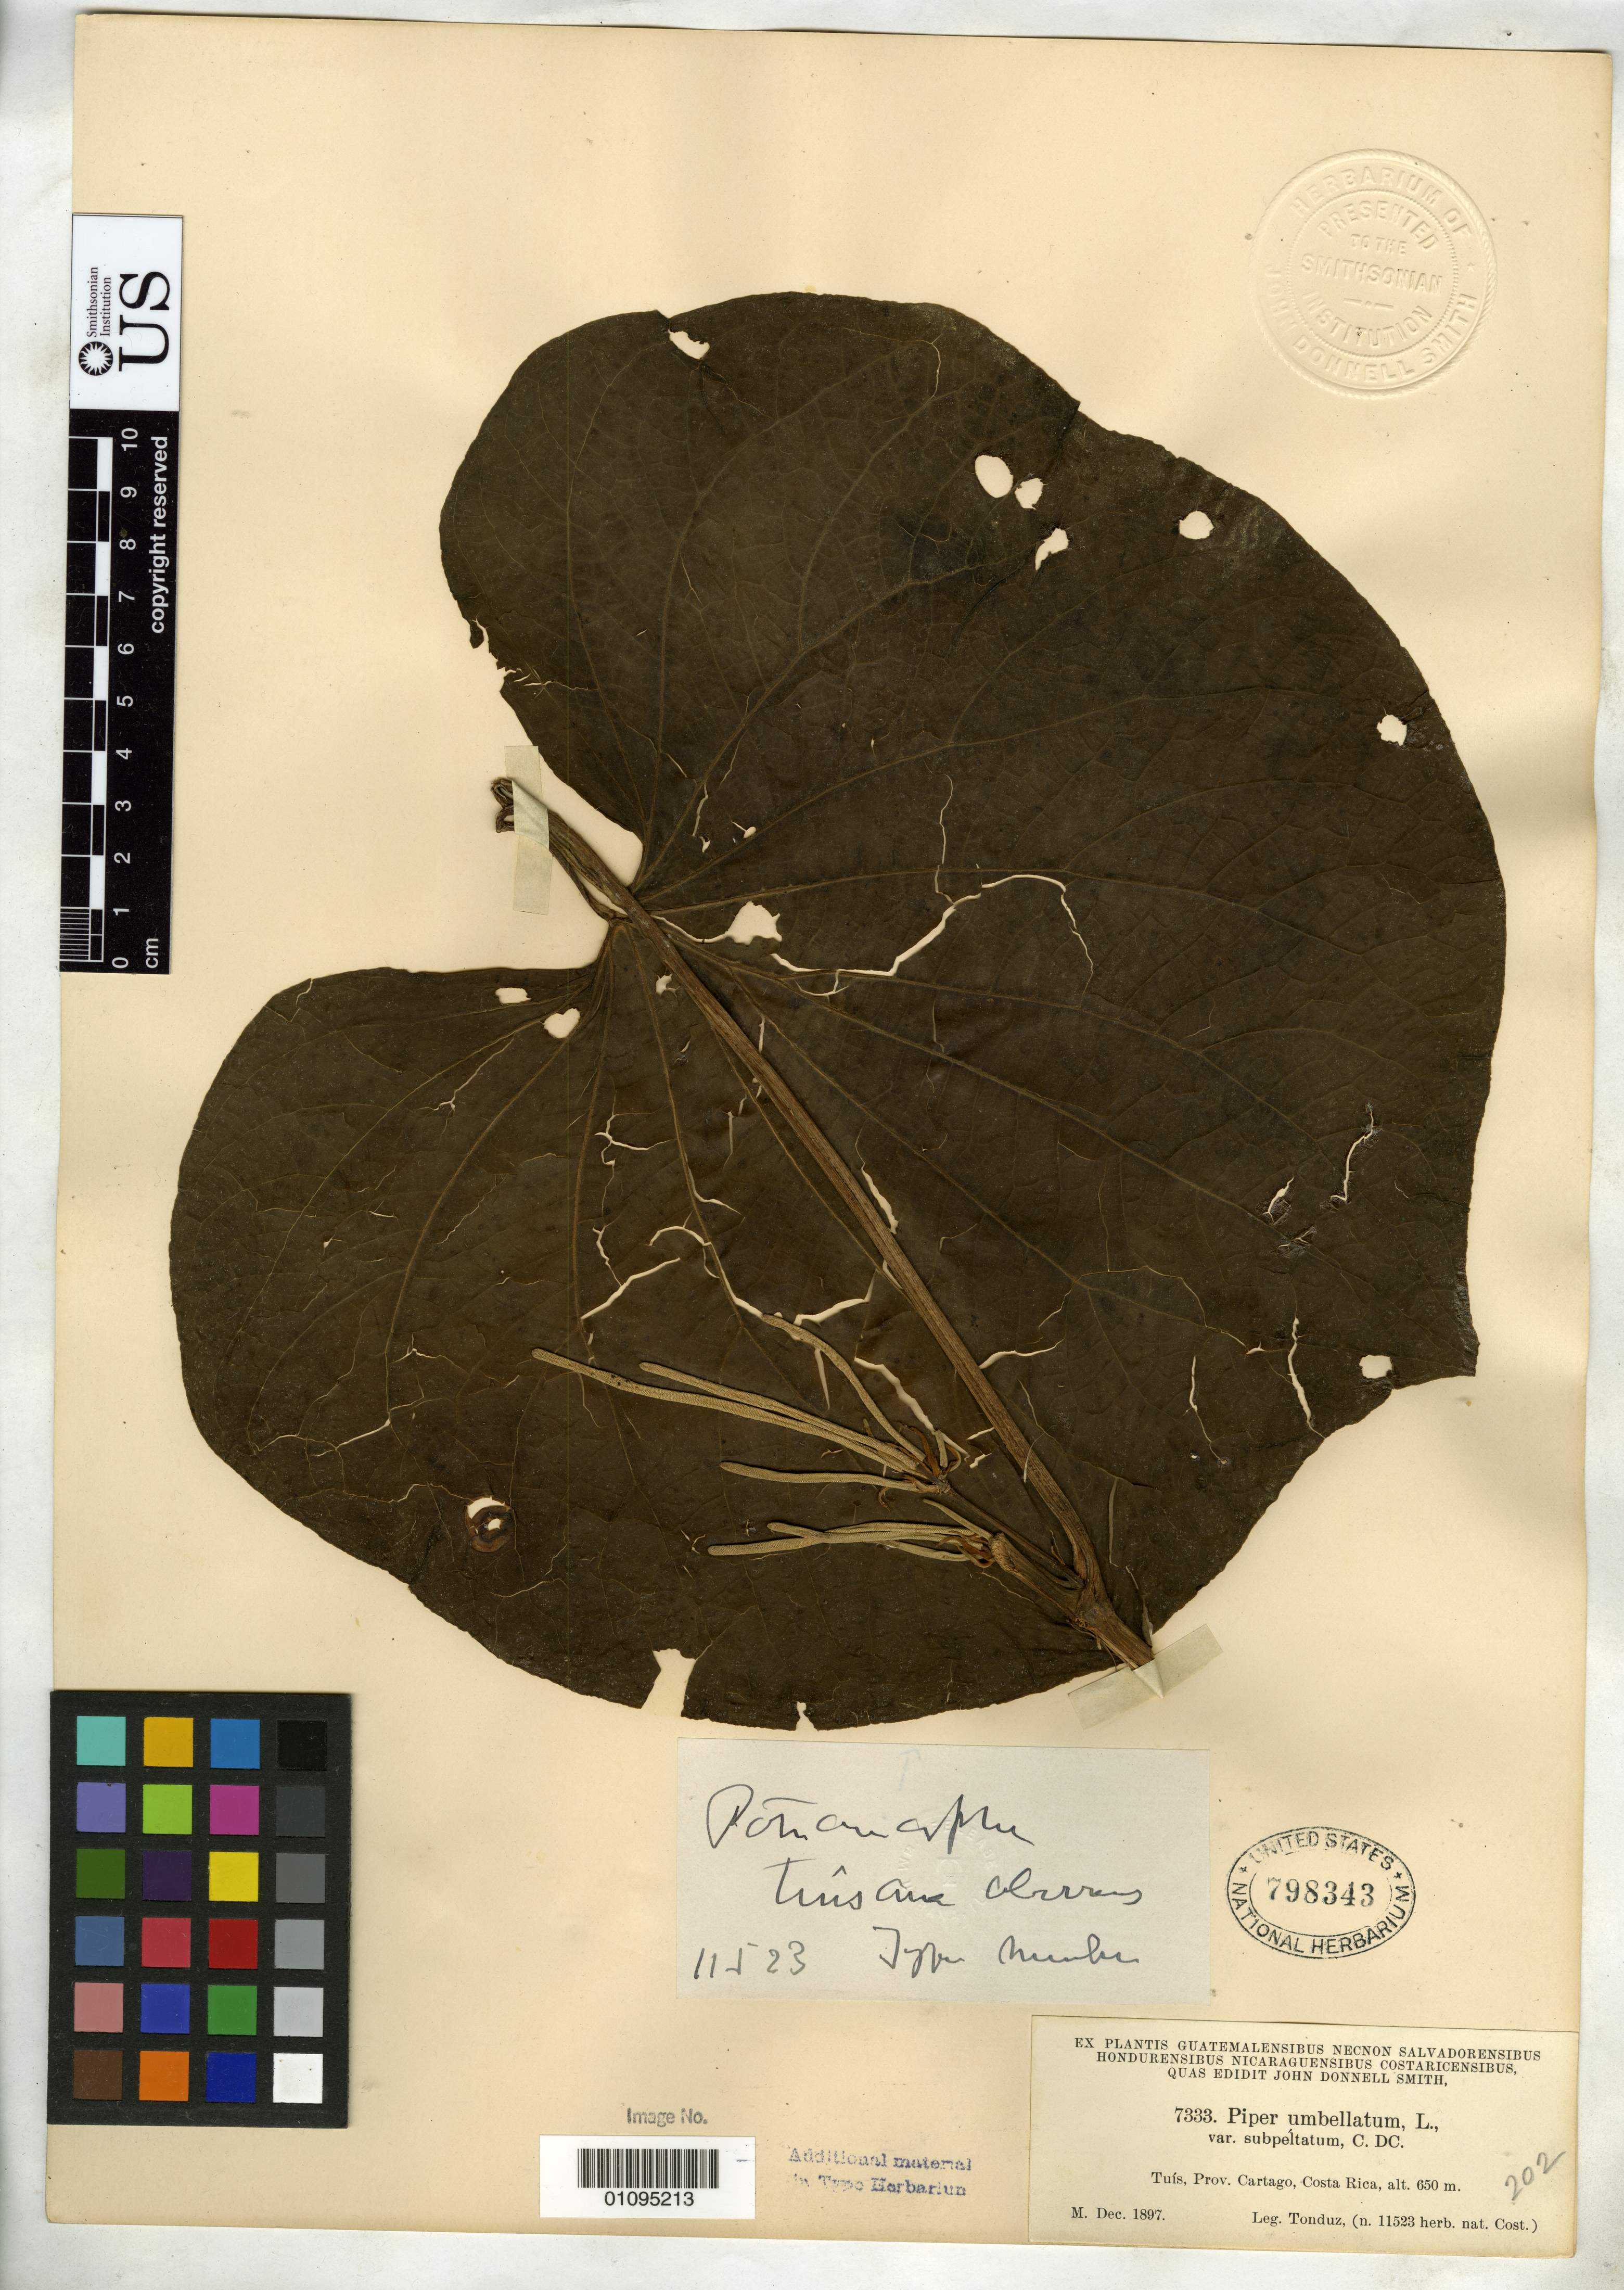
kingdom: Plantae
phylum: Tracheophyta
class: Magnoliopsida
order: Piperales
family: Piperaceae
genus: Piper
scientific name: Piper umbellatum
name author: L.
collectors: A. Tonduz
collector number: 11523 (J.D.S. 7333)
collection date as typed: Dec 1897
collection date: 1897-12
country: Costa Rica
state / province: Cartago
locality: Tuis.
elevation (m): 650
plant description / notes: Annotated [Trelease script] as "Type number" of "Pothomorphe tuisana aberrans", ined. name apparently never published.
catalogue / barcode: US 798343